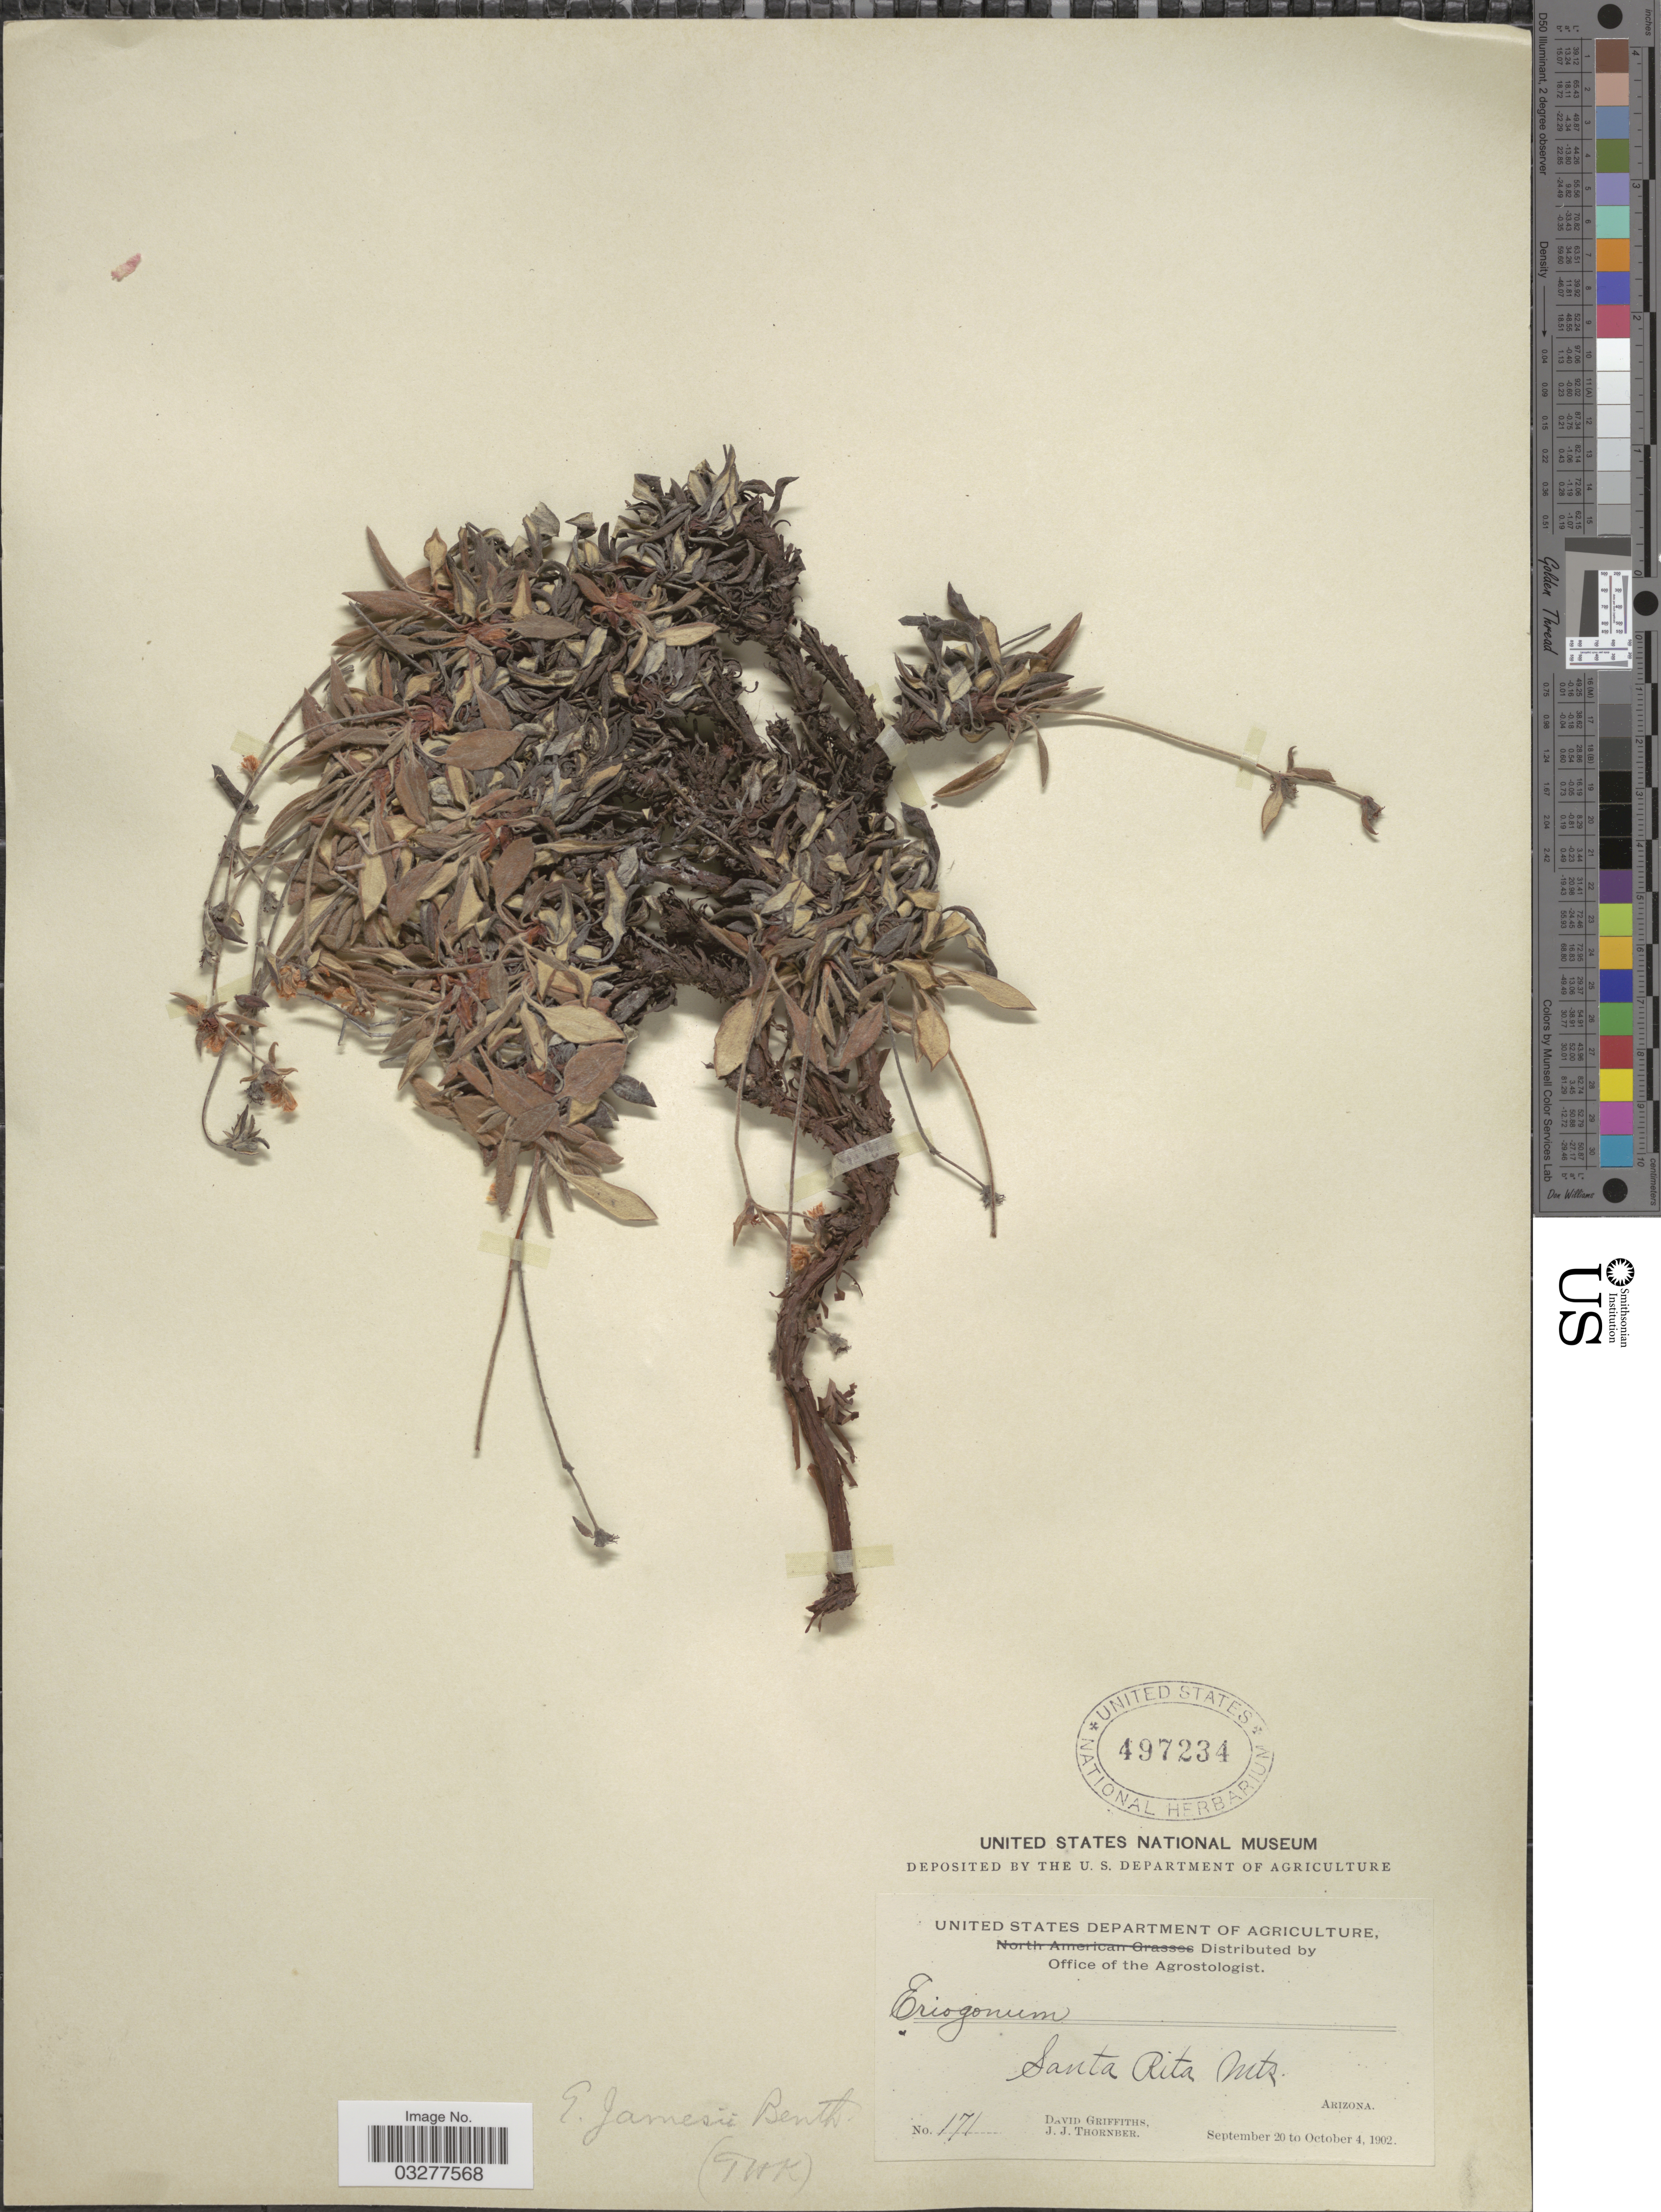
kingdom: Plantae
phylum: Tracheophyta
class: Magnoliopsida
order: Caryophyllales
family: Polygonaceae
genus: Eriogonum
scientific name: Eriogonum jamesii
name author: Benth.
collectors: D. Griffiths & J. Thornber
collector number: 171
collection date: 1902-09-20/1902-10-04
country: United States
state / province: Arizona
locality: Santa Rita Mts.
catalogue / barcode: US 497234